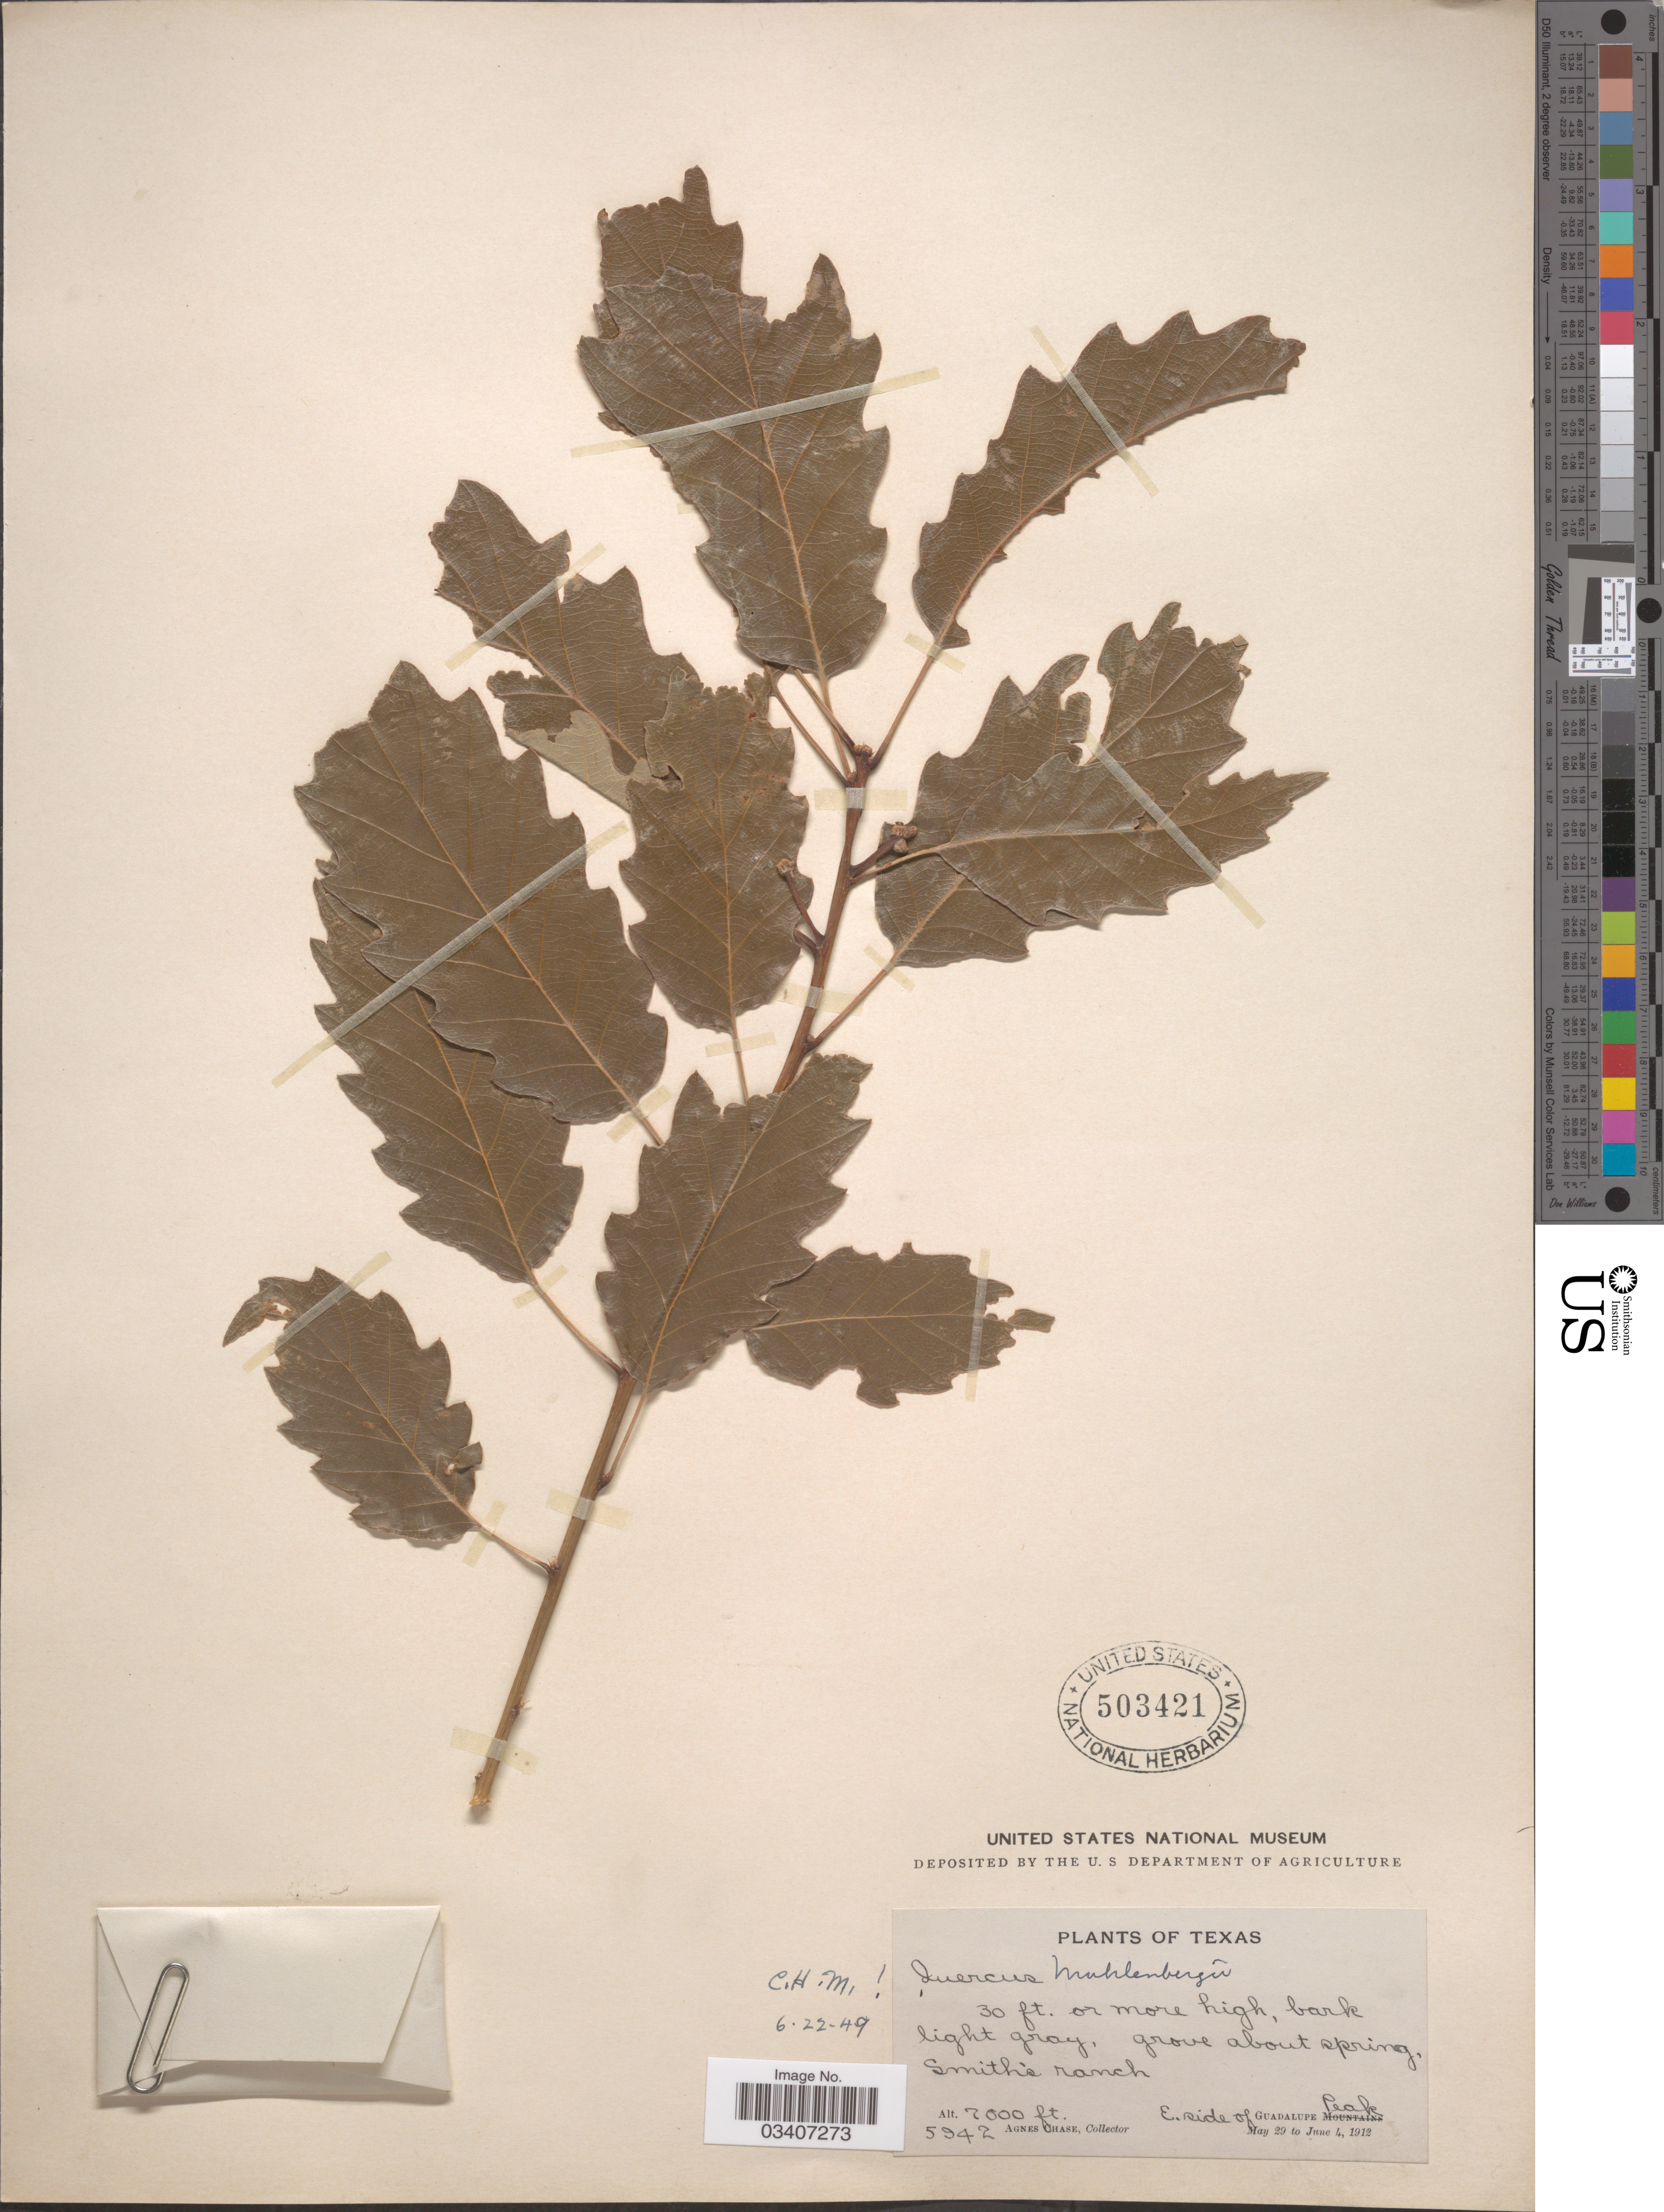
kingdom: Plantae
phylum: Tracheophyta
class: Magnoliopsida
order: Fagales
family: Fagaceae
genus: Quercus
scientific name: Quercus muehlenbergii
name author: Engelm.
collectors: A. Chase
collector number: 5942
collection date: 1912-05-29/1912-06-04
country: United States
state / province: Texas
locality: Smith's ranch. E. side of Guadalupe Peak.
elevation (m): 2134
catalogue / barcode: US 503421